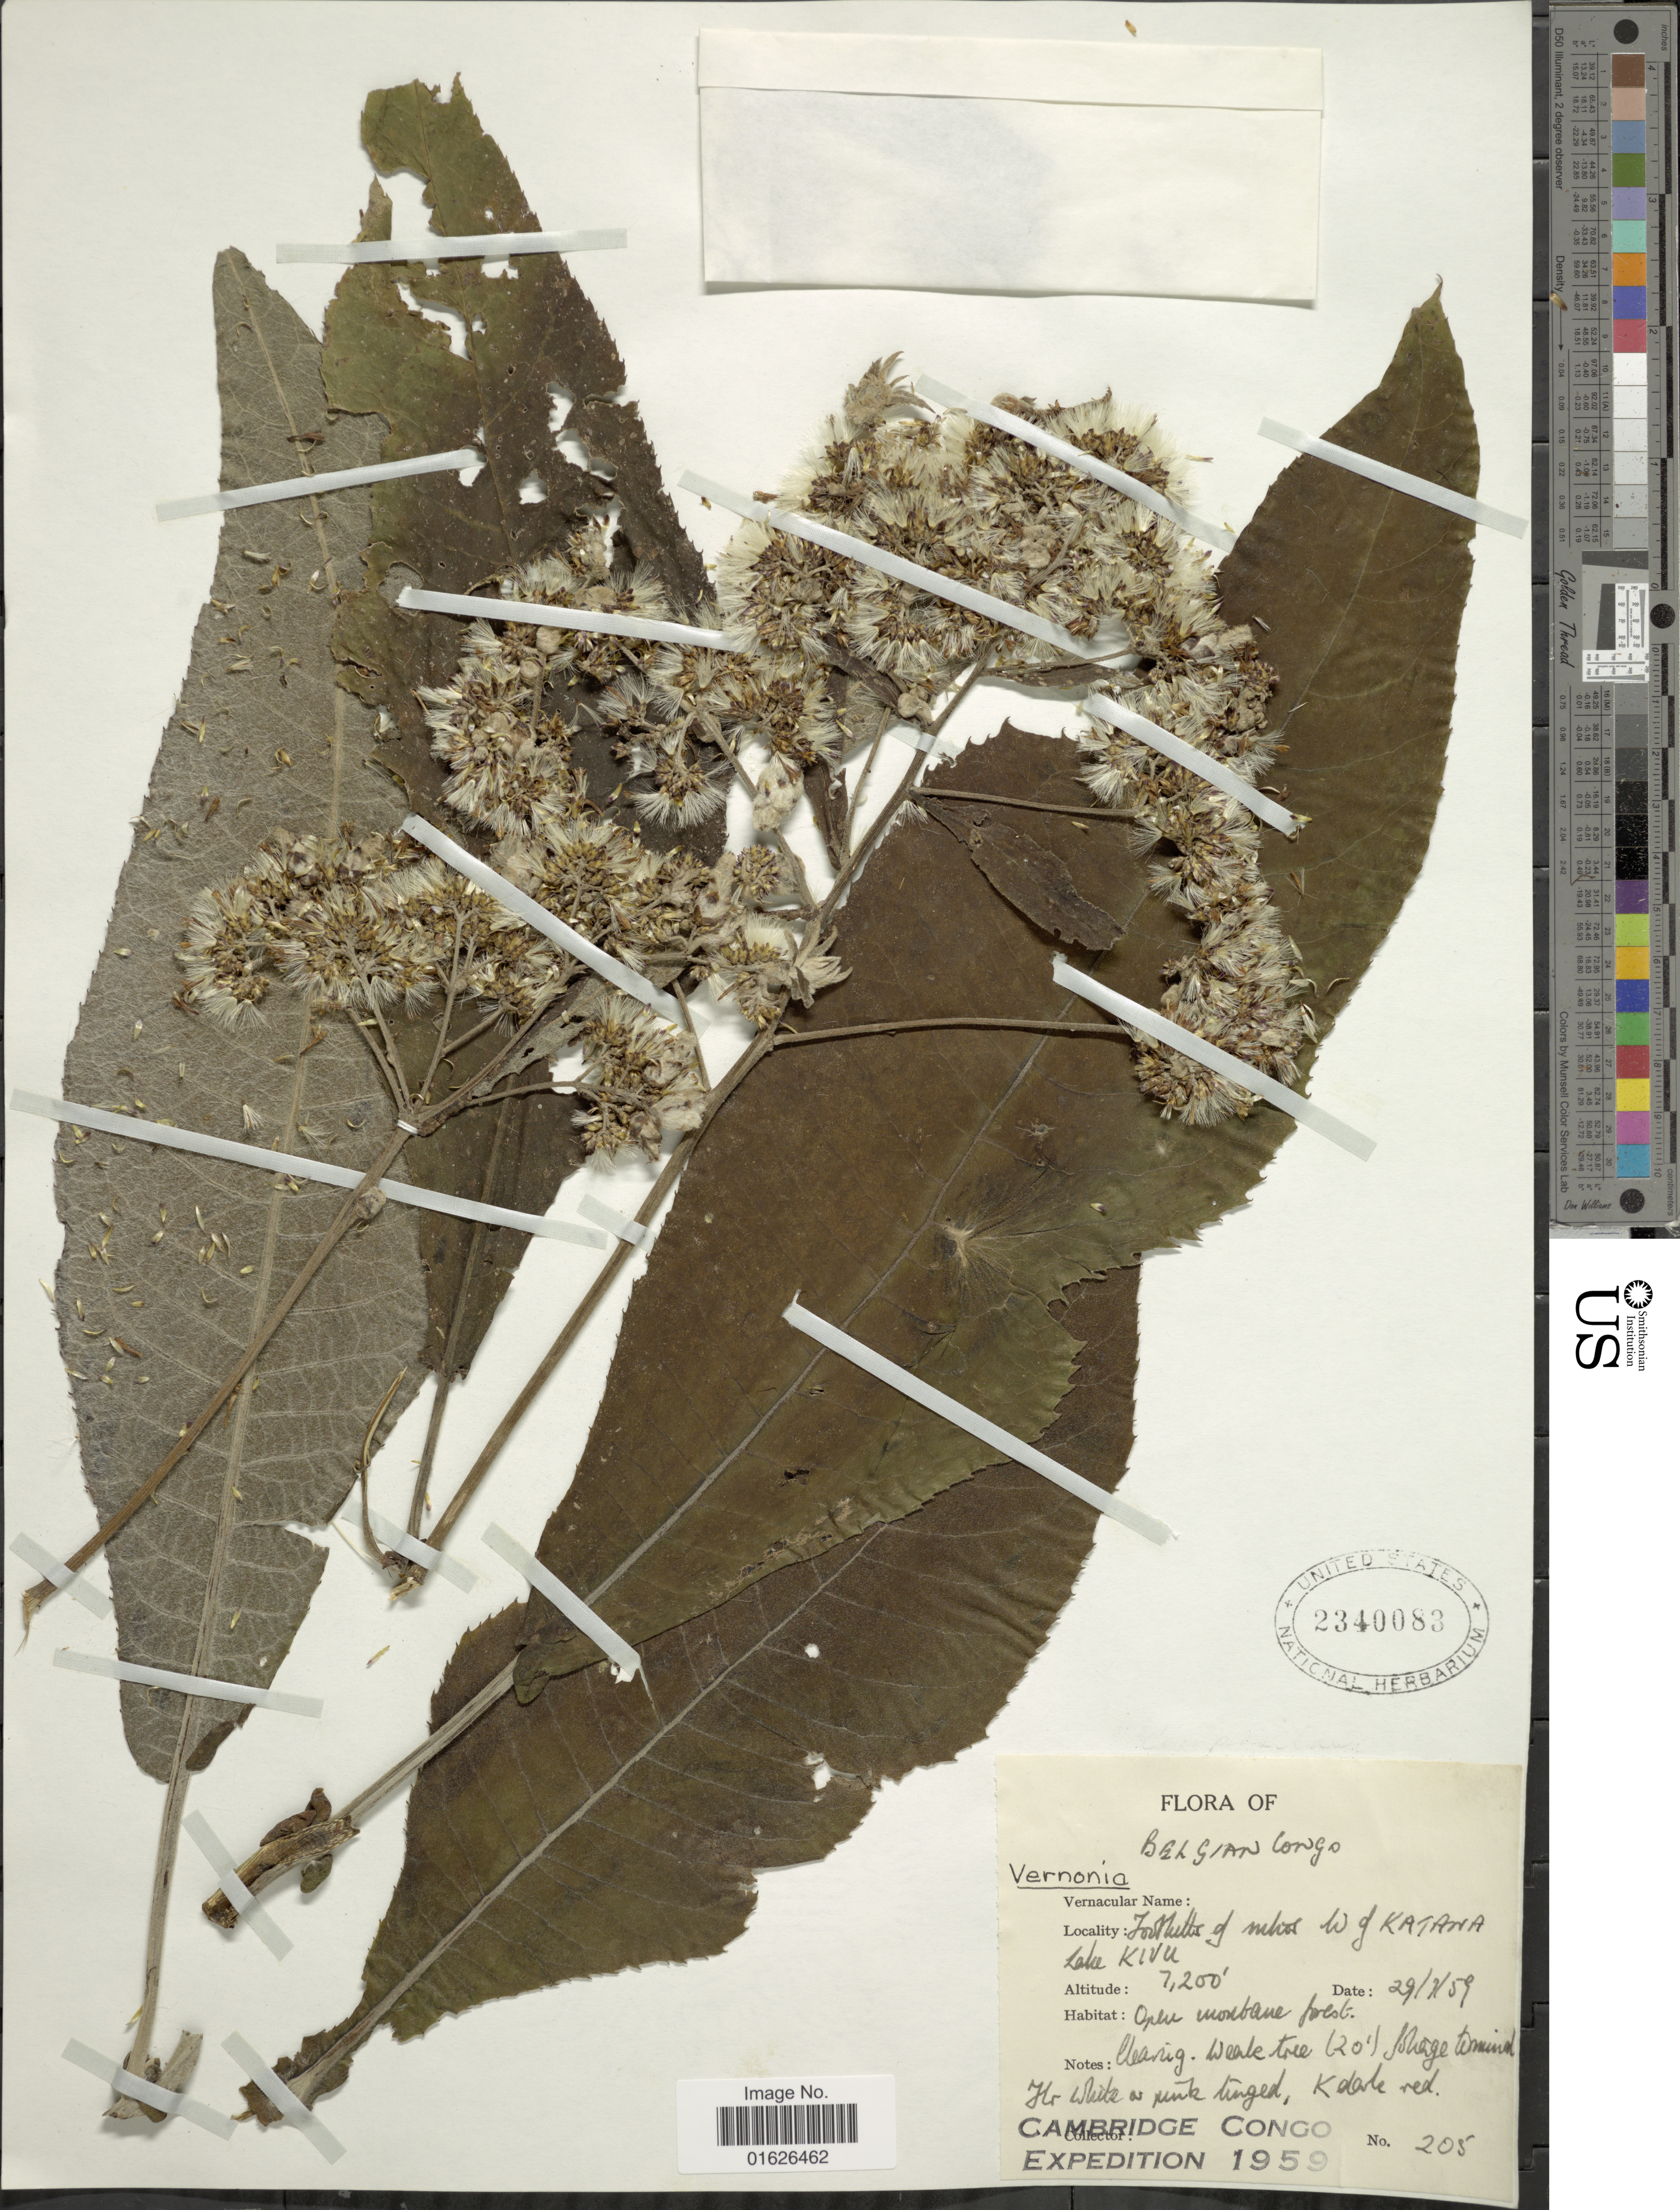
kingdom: Plantae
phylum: Tracheophyta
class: Magnoliopsida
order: Asterales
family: Asteraceae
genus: Gymnanthemum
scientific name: Gymnanthemum myrianthum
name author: (Hook. f.) H. Rob.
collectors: Cambridge Congo Expedition 1959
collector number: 205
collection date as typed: Transcribed d/m/y: 29/7/59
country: Congo, Democratic Republic of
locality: Belgian Congo, Joodsklets of Nihos W of Katana Lake Kivu.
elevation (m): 2195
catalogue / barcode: US 2340083